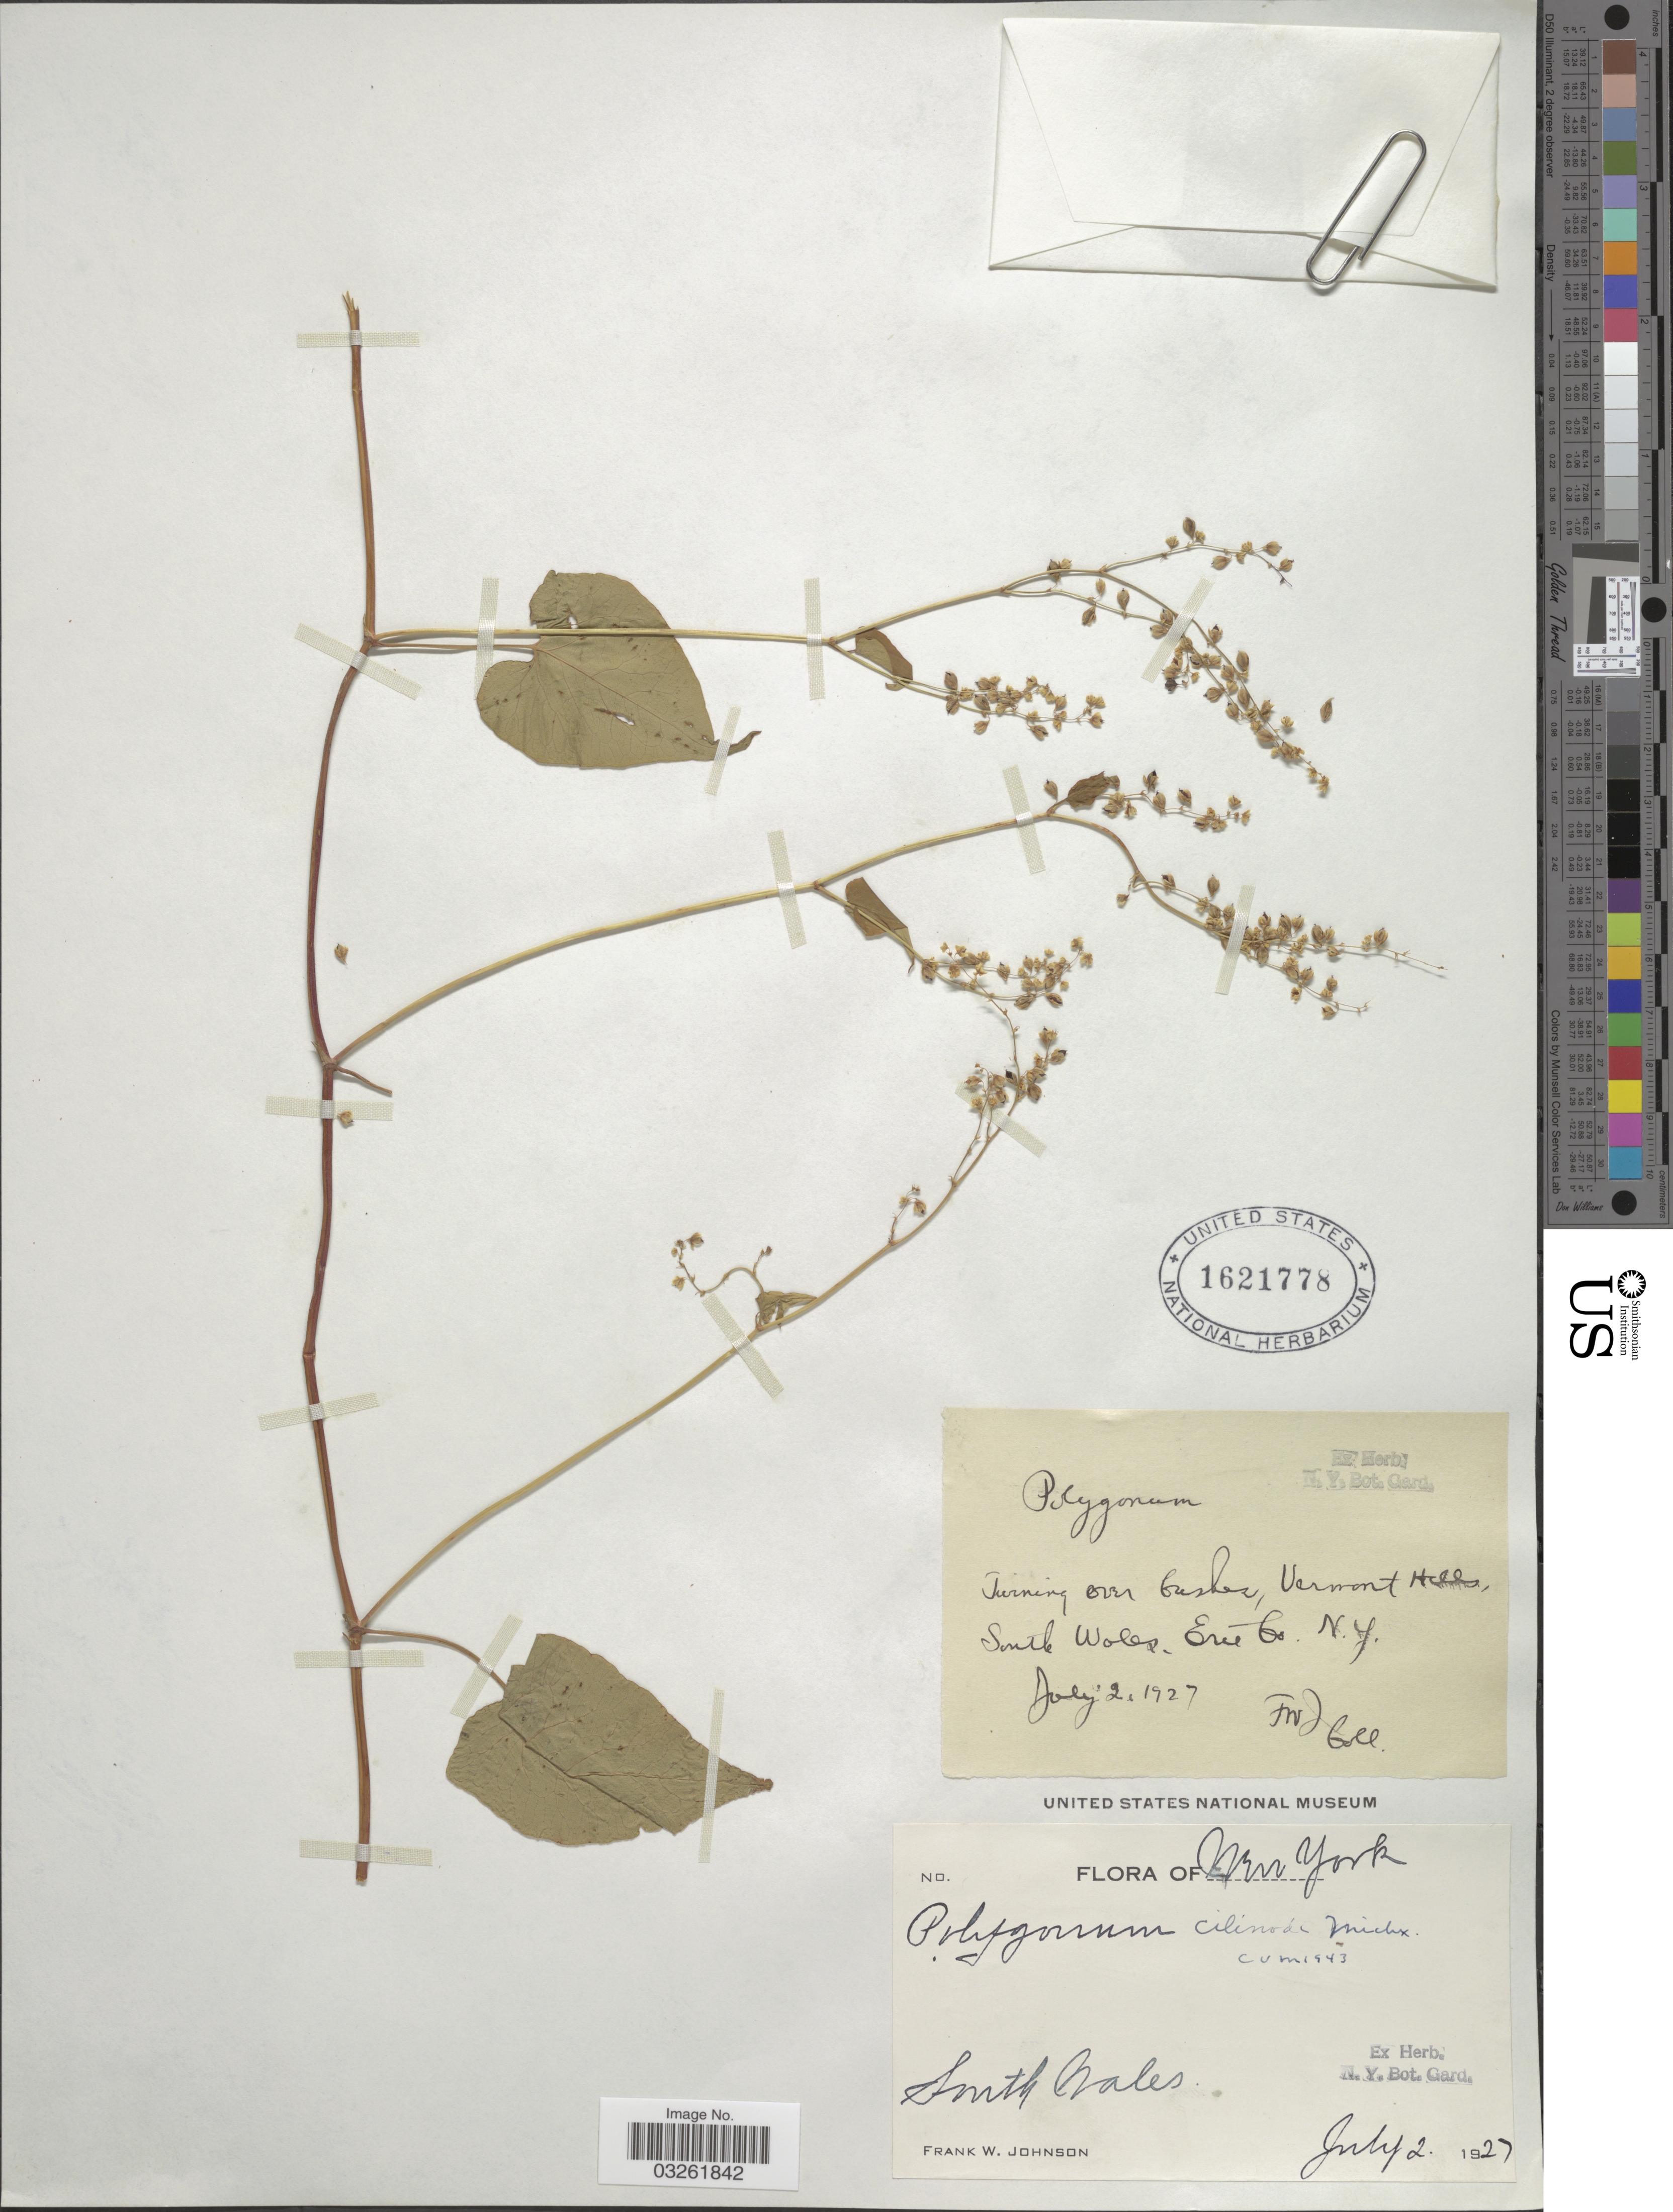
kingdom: Plantae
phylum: Tracheophyta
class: Magnoliopsida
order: Caryophyllales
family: Polygonaceae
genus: Fallopia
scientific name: Fallopia cilinodis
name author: (Michx.) Holub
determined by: Strong, M. T., (US), Smithsonian Institution - National Museum of Natural History (UNITED STATES)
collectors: F. W. Johnson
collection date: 1927-07-02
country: United States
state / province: New York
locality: South Wales. Erie Co.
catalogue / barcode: US 1621778